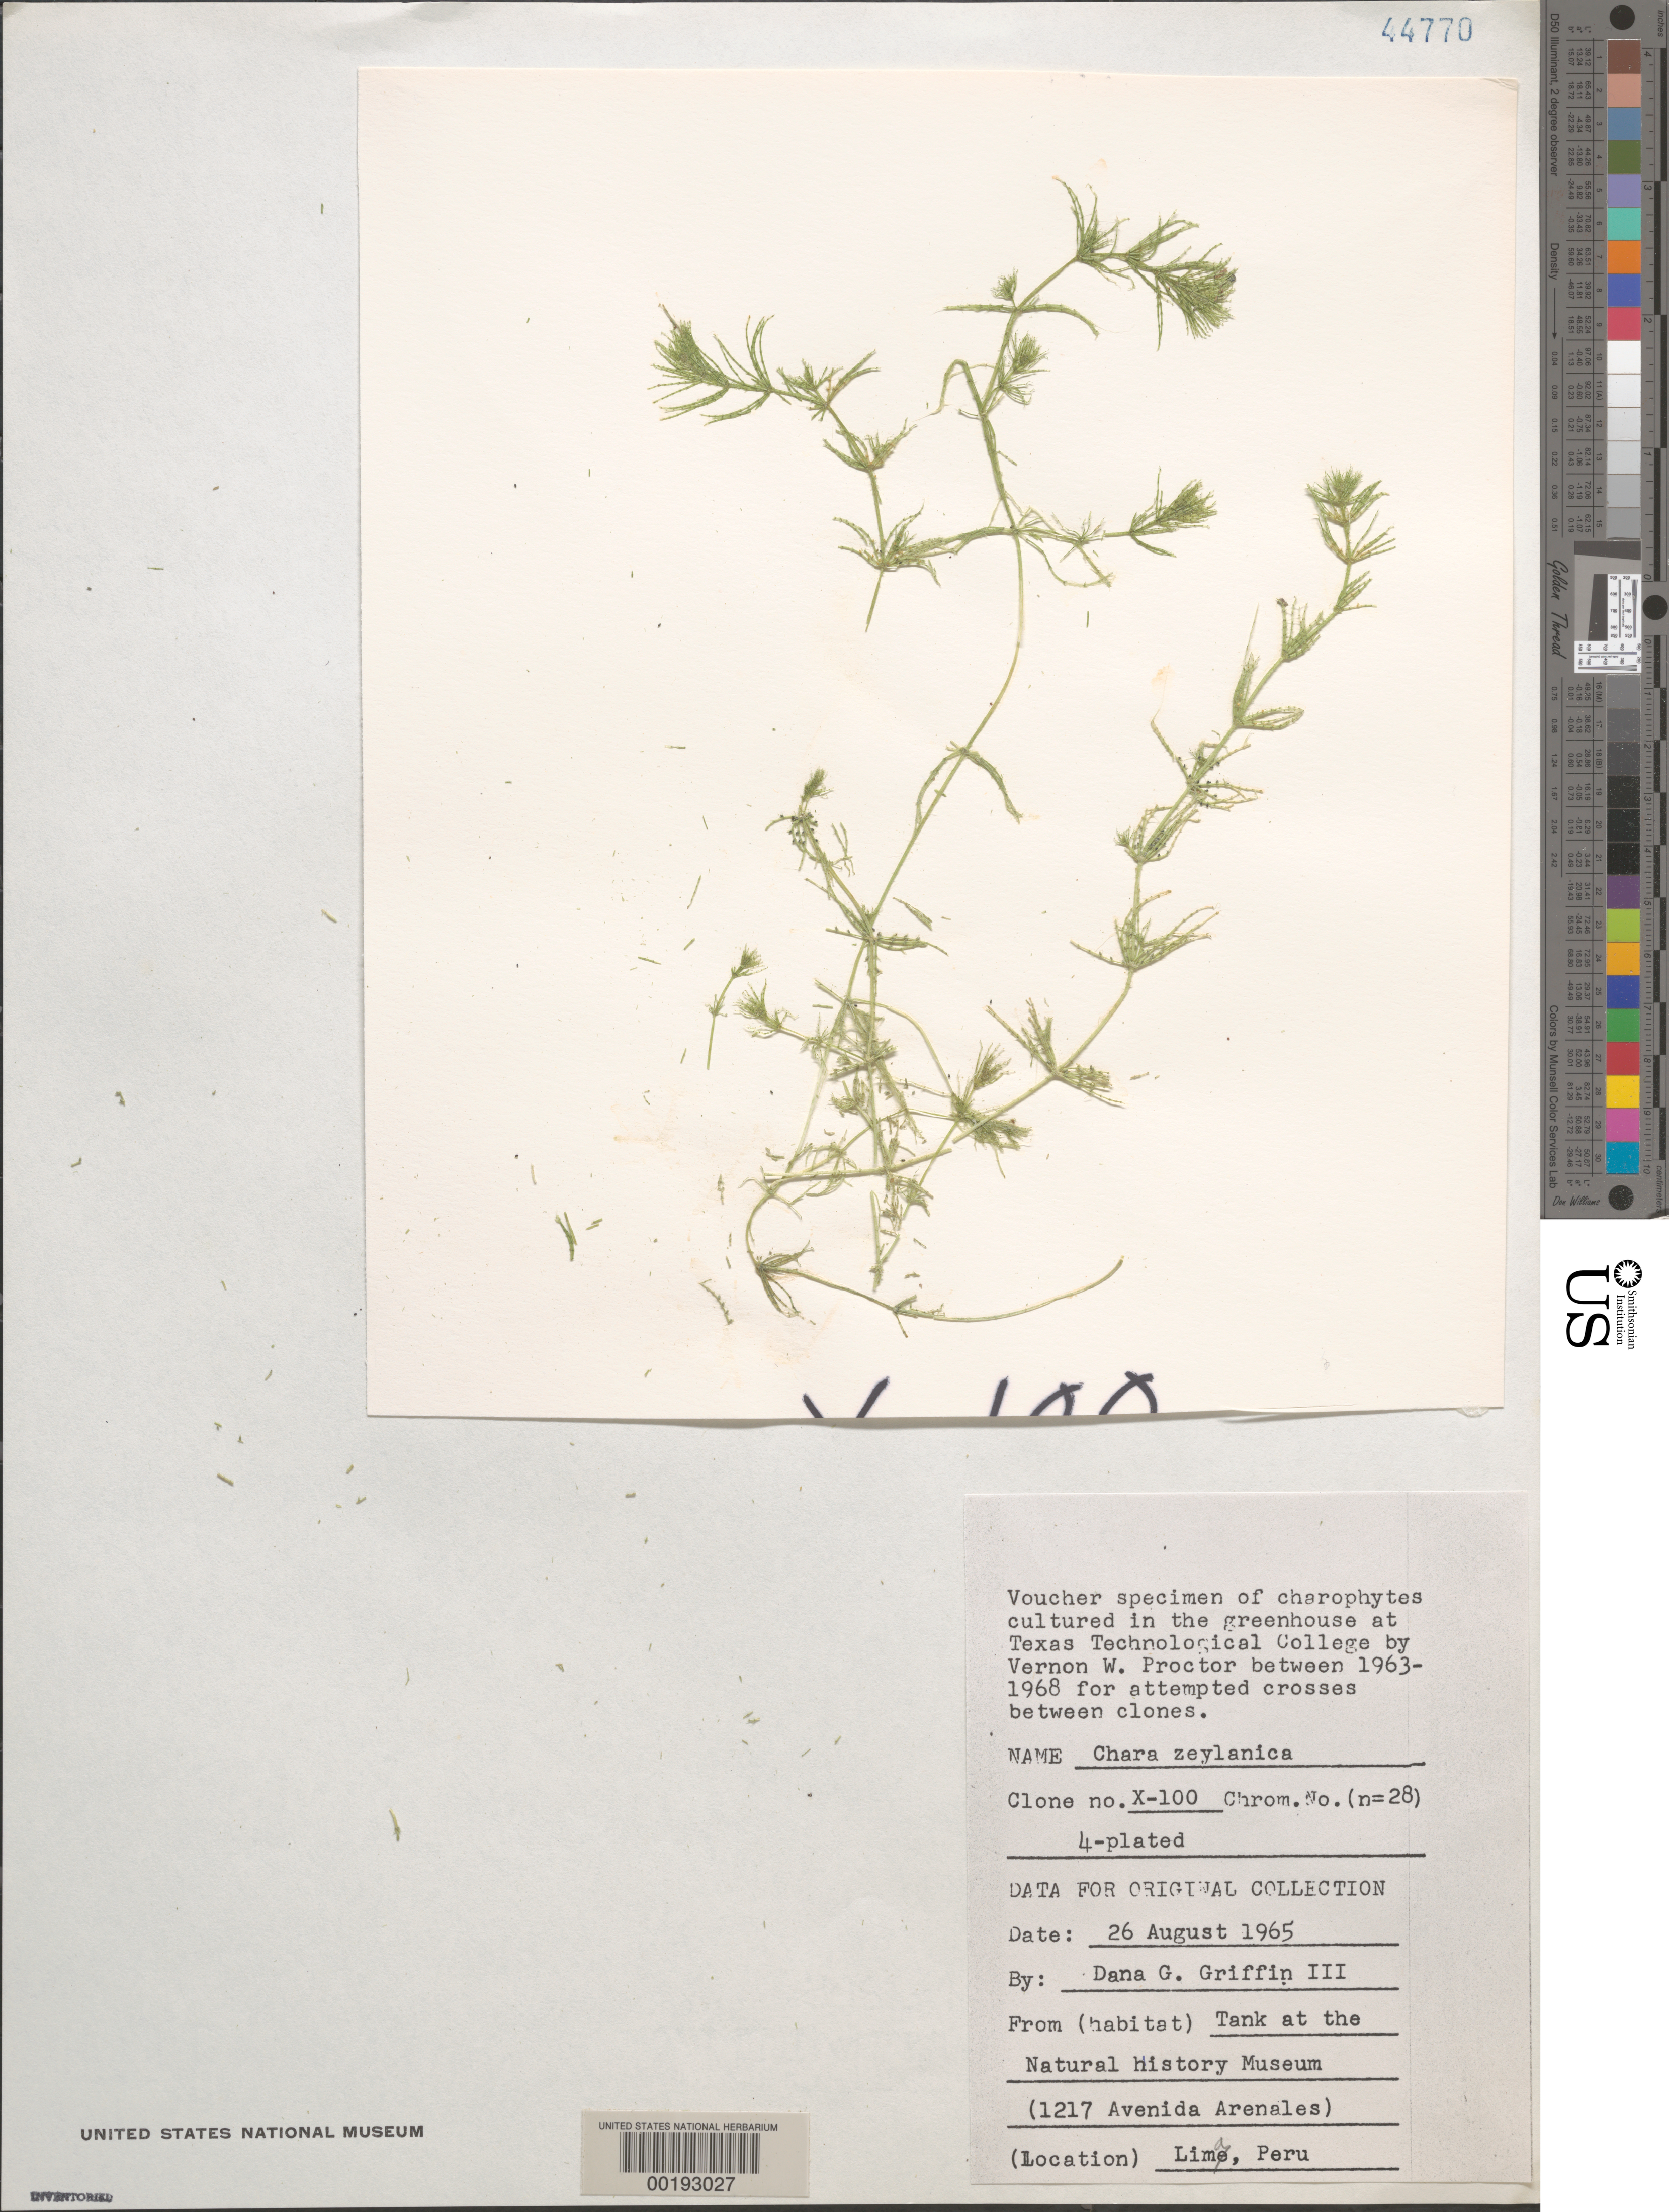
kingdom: Plantae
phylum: Charophyta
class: Charophyceae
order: Charales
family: Characeae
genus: Chara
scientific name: Chara zeylanica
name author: J.G. Klein ex Willd.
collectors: D. G. Griffin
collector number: X-100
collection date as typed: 26 Aug 1965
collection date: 1965-08-26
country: Peru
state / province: Lima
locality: Lima, natural history museum, 1217 avenida arenales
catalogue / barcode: US 44770